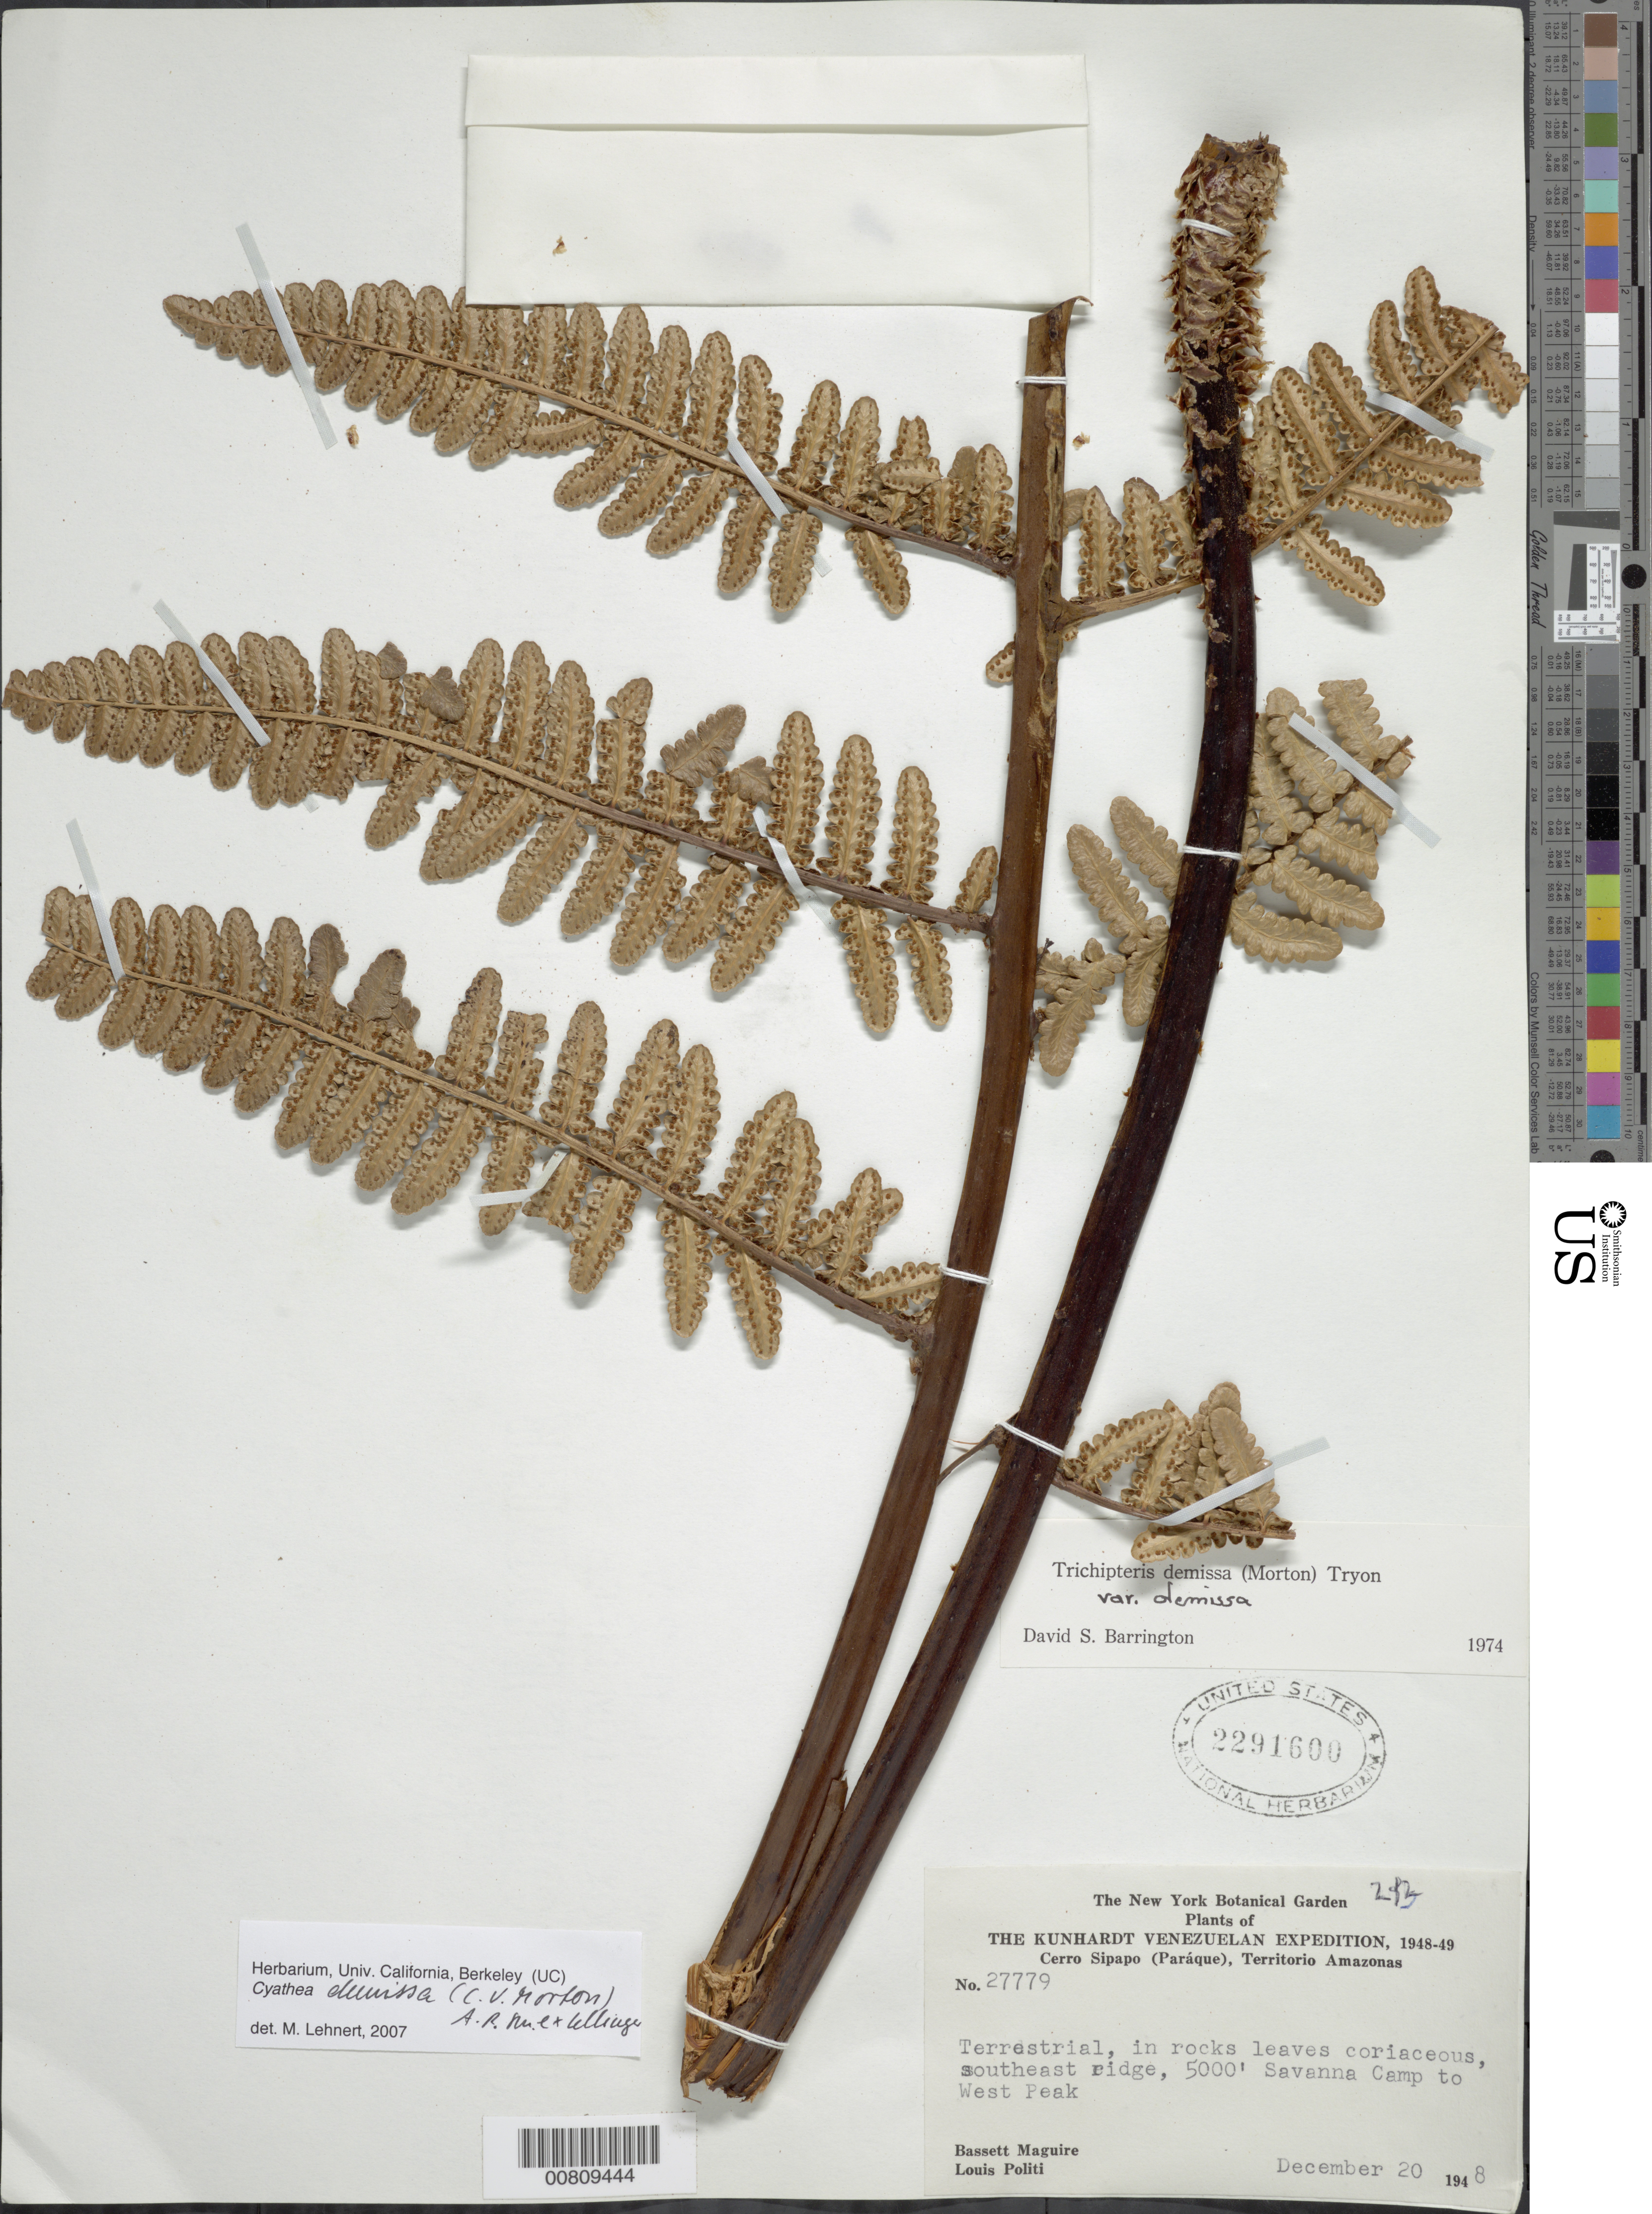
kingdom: Plantae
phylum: Tracheophyta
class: Polypodiopsida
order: Cyatheales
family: Cyatheaceae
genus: Cyathea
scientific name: Cyathea demissa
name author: (C.V. Morton) A.R. Sm. ex Lellinger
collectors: B. Maguire & L. Politi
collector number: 27779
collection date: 1948-12-20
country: Venezuela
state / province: Amazonas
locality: The Kunhardt Venezuelan Expedition. Cerro Sipapo (Paráque), Territorio Amazonas. Southeast ridge, Savanna Camp to West Peak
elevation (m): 1524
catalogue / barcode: US 2291600